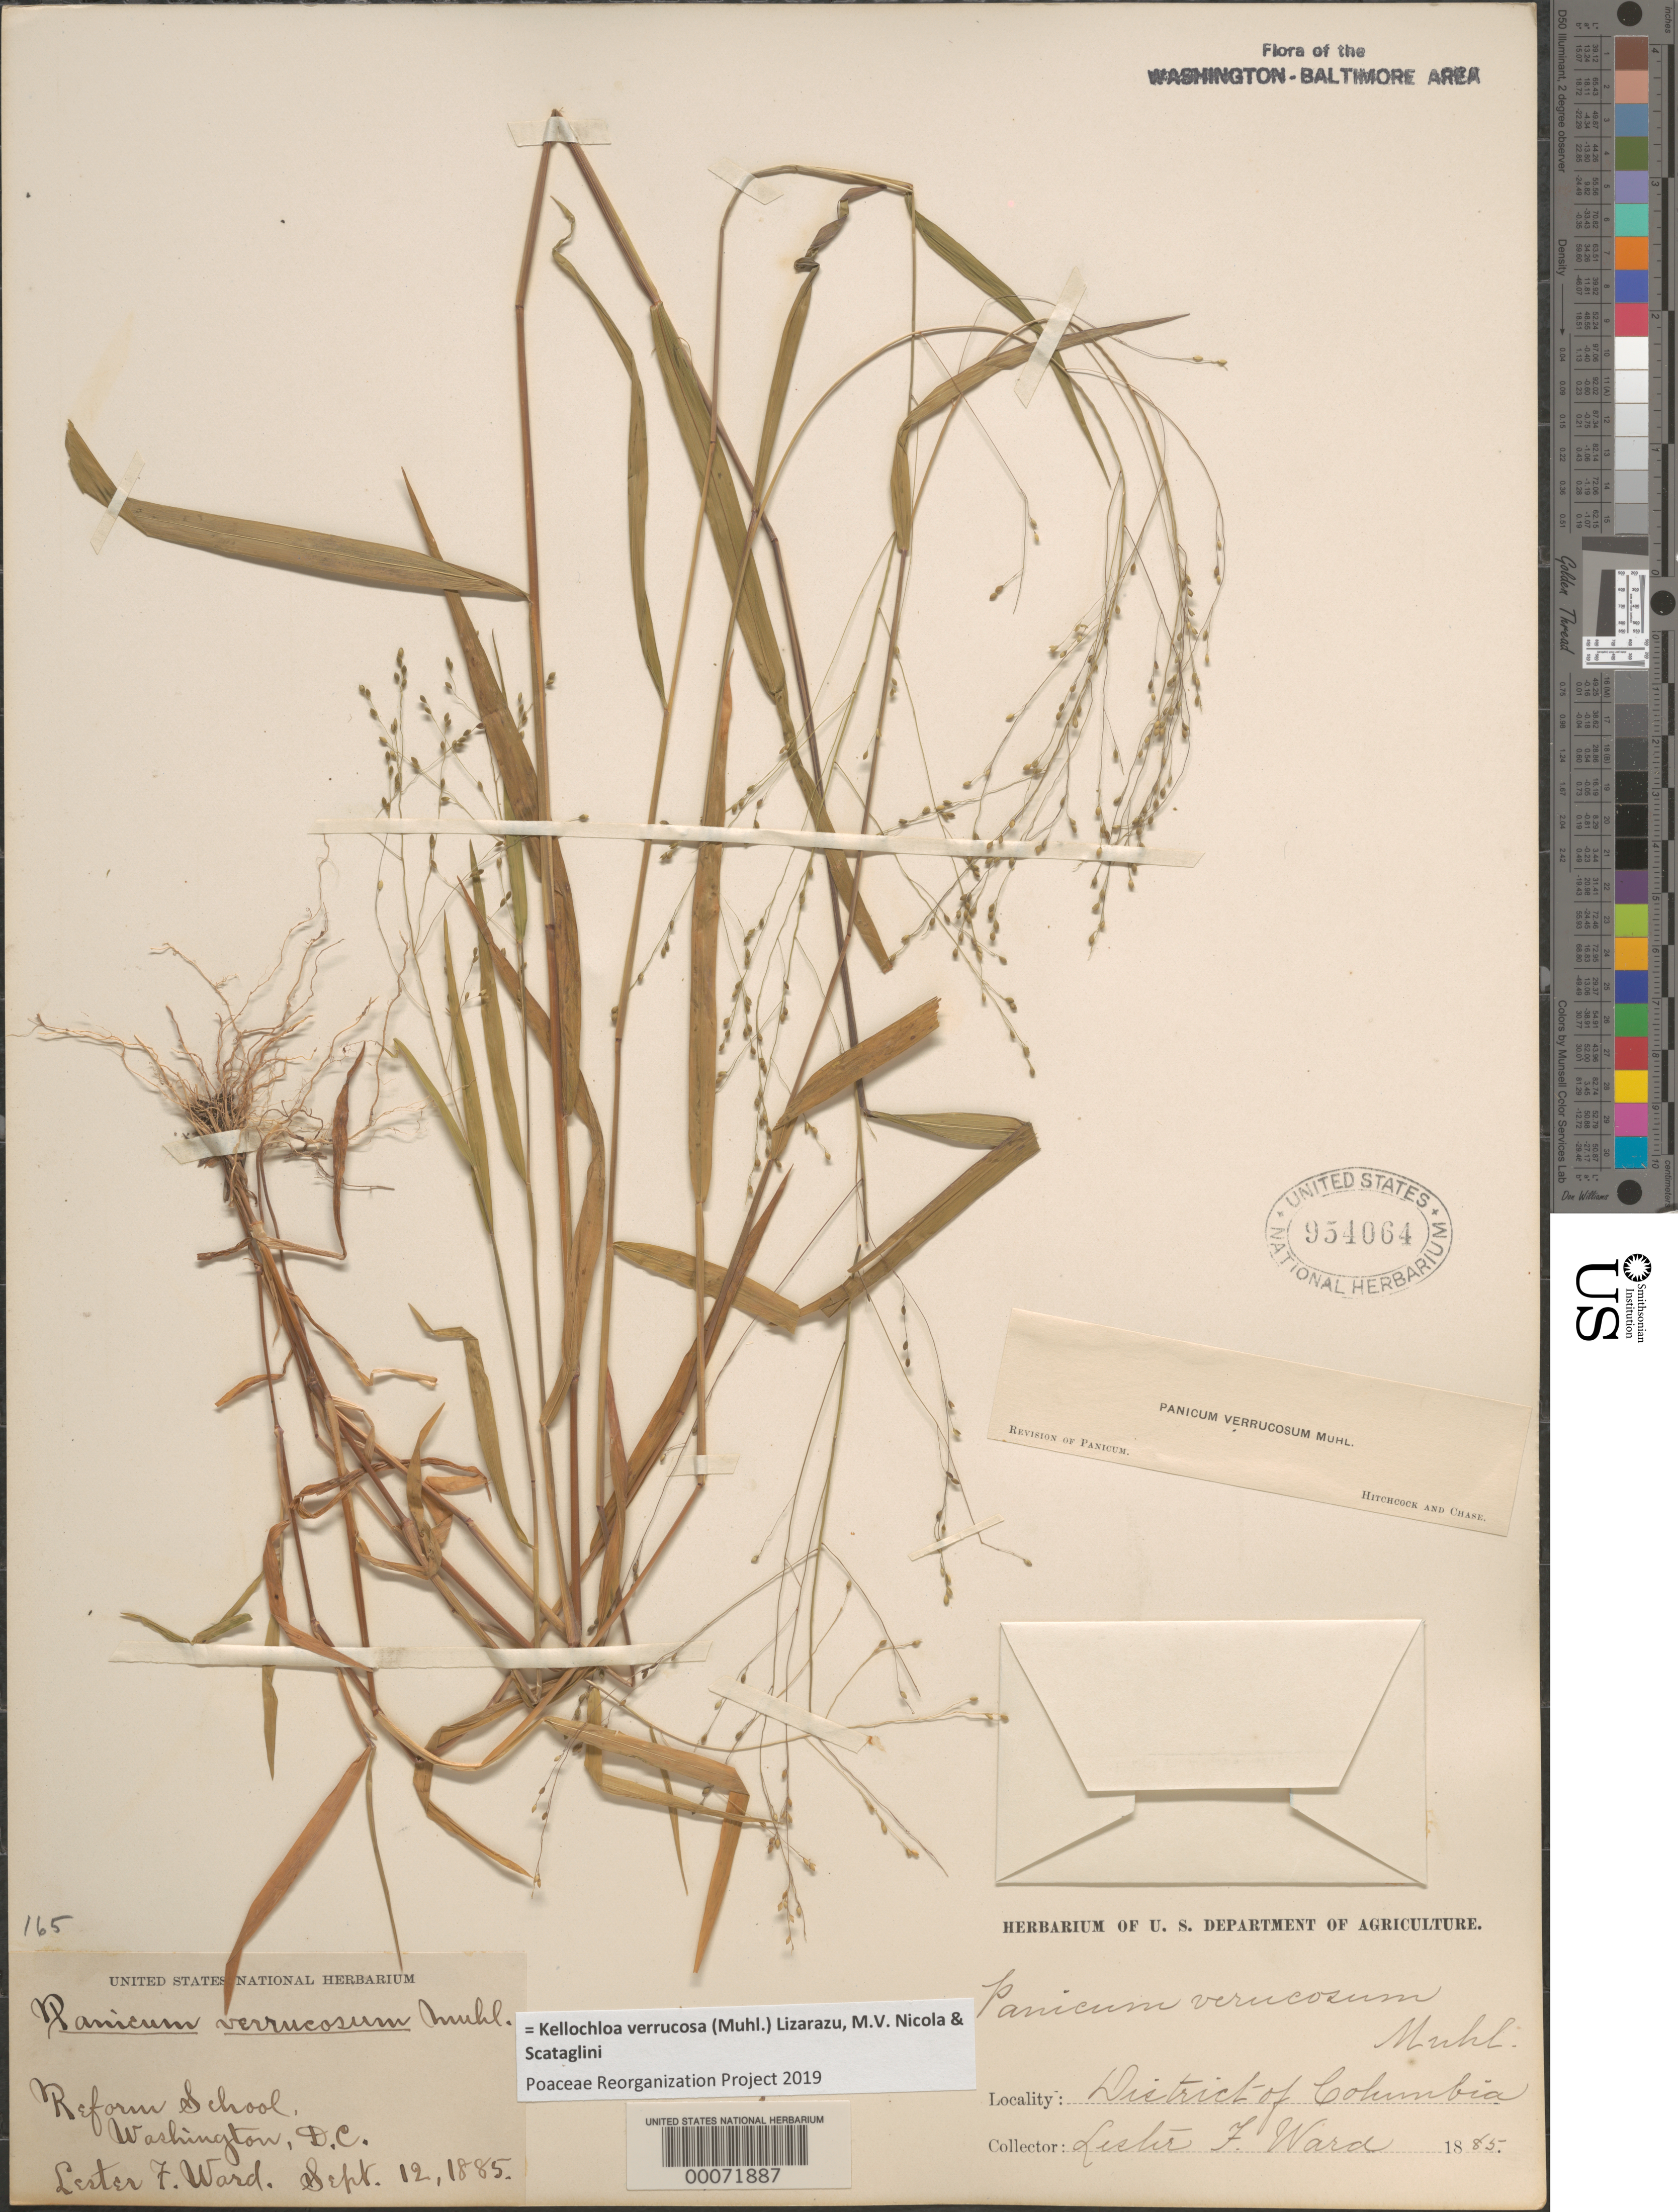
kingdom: Plantae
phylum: Tracheophyta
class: Liliopsida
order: Poales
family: Poaceae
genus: Panicum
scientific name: Panicum verrucosum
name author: Muhl.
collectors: L. F. Ward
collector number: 165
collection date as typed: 12 Sep 1885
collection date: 1885-09-12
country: United States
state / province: District of Columbia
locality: Reform School, Washington, DC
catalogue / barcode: US 954064